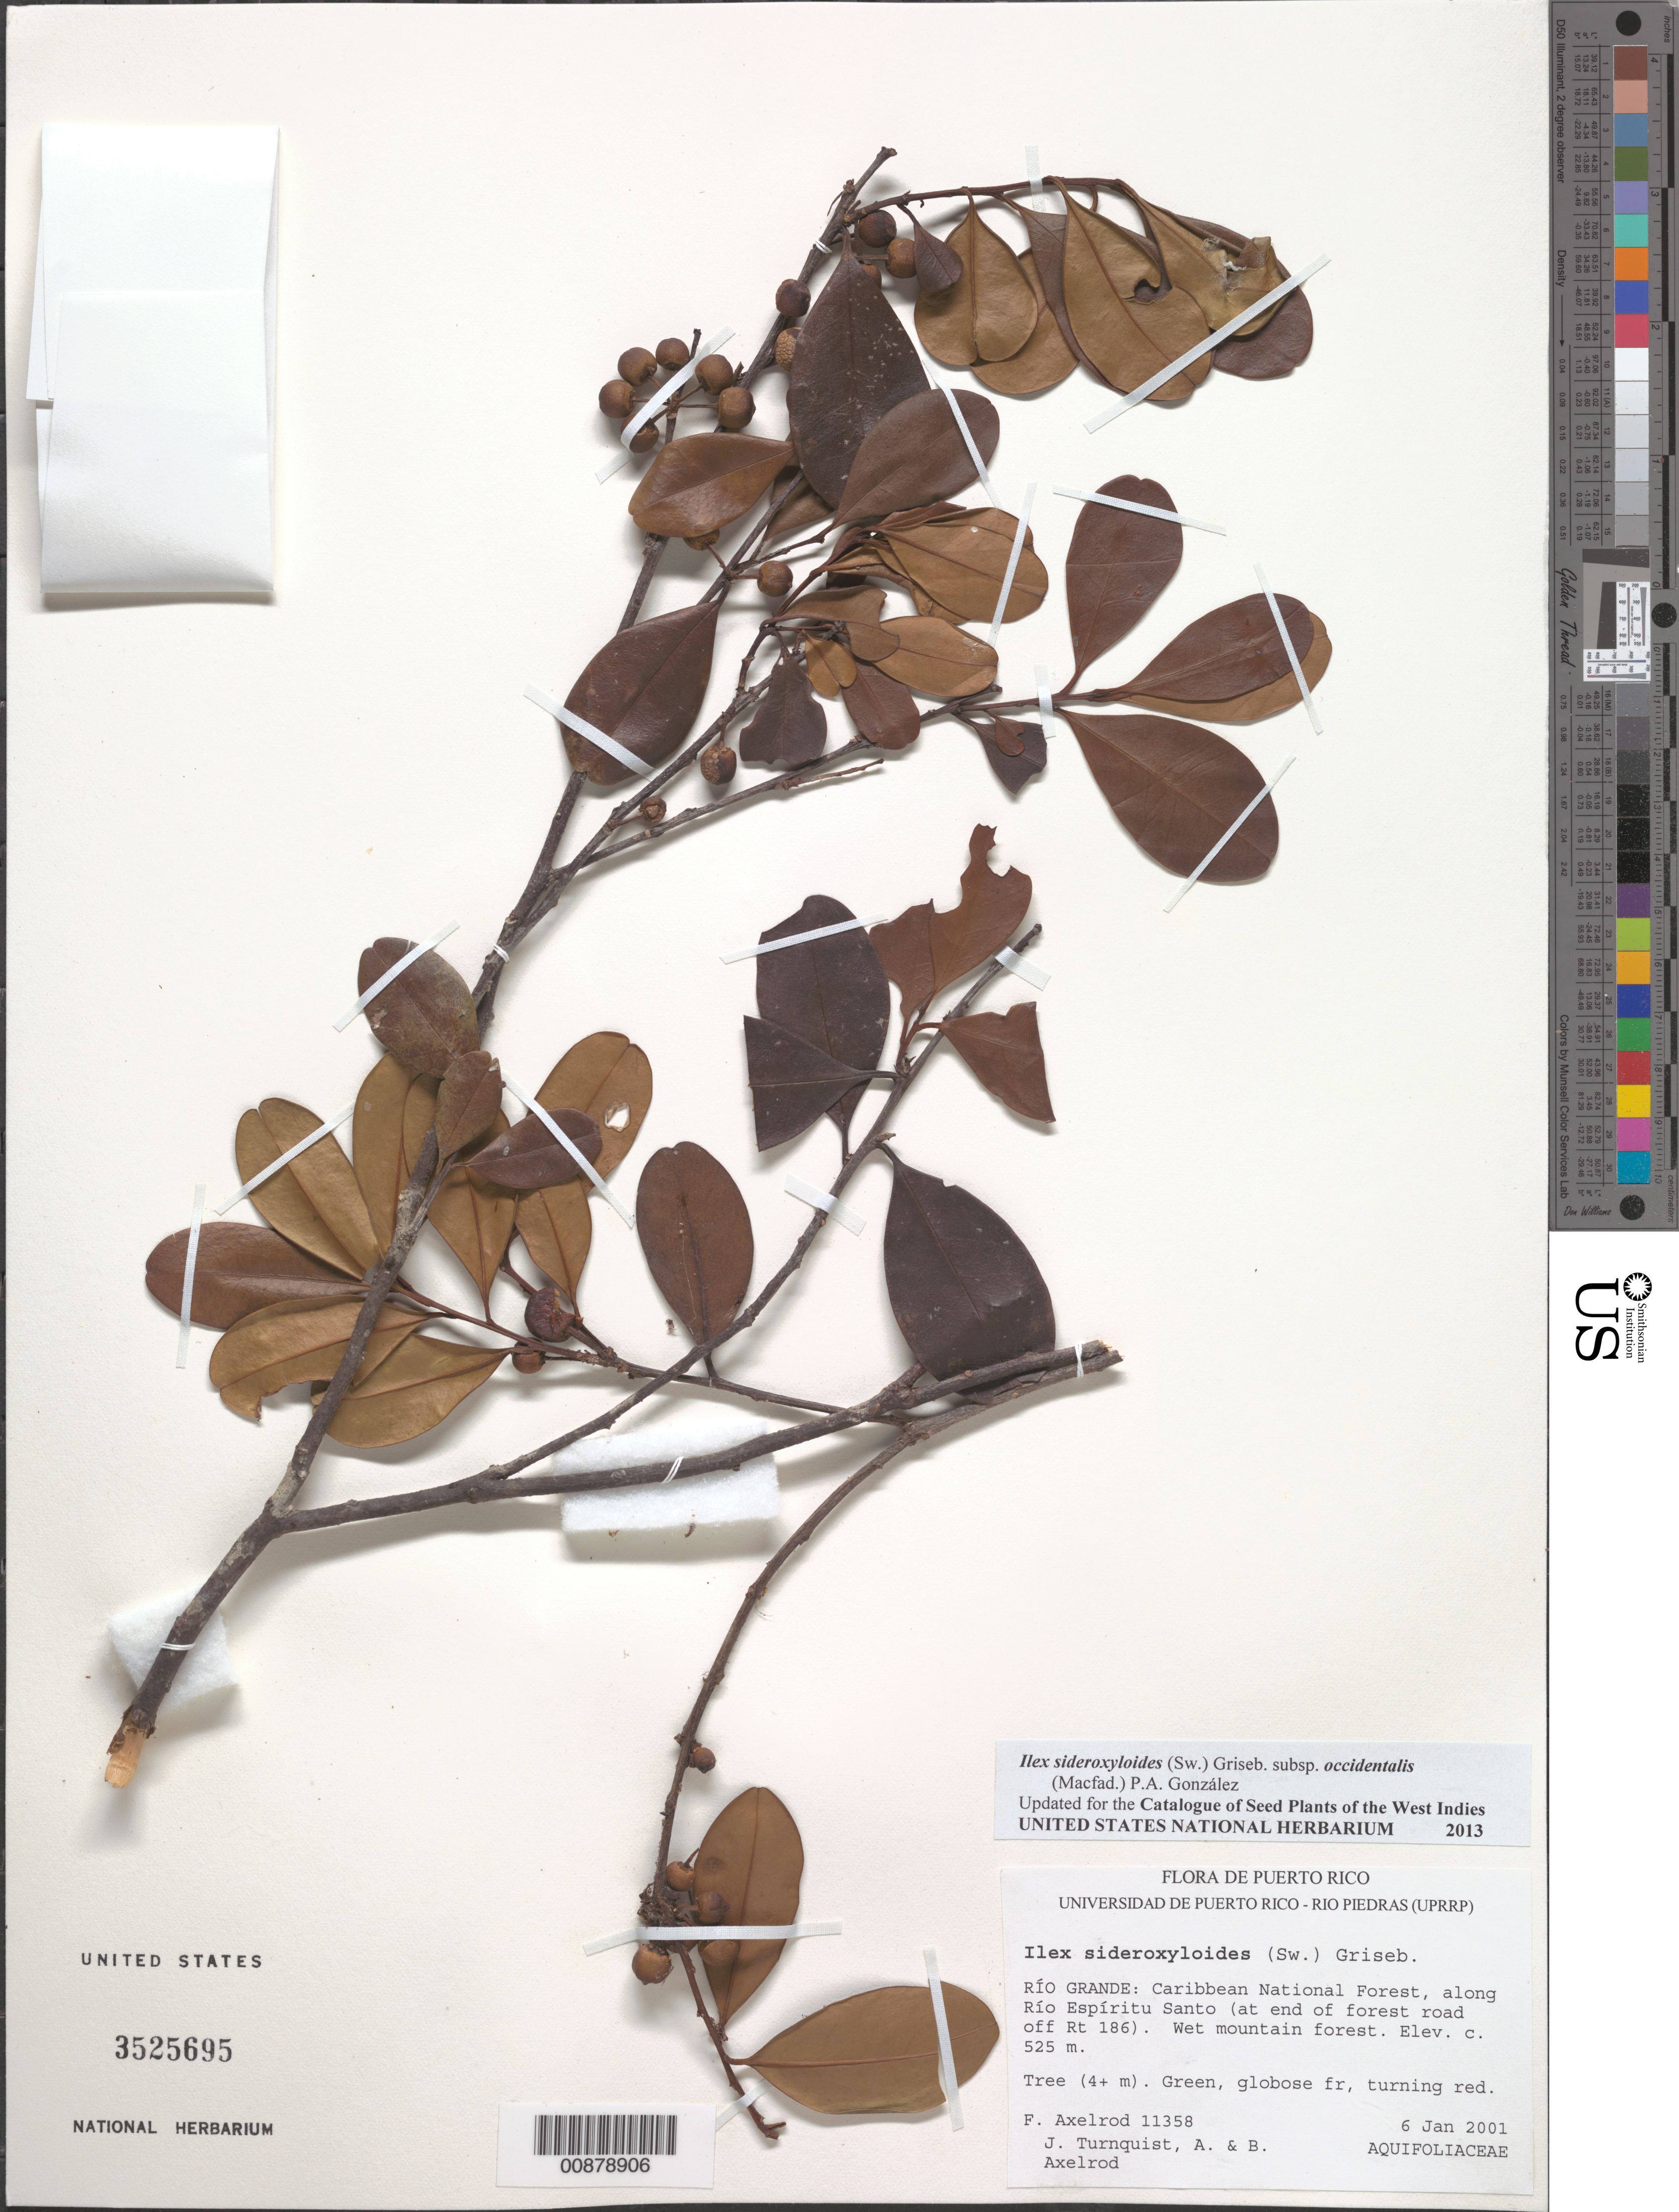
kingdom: Plantae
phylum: Tracheophyta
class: Magnoliopsida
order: Aquifoliales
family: Aquifoliaceae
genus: Ilex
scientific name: Ilex sideroxyloides subsp. occidentalis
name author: (Macfad.) P. A. González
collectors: F. S. Axelrod, J. Turnquist, A. Axelrod & B. Axelrod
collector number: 11358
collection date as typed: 06 Jan 2001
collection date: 2001-01-06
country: Puerto Rico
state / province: Río Grande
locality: Caribbean National Forest, along Río Espíritu Santo (at end of forest road off Rt. 186).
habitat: Wet mounatin forest.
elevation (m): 525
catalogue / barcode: US 3525695